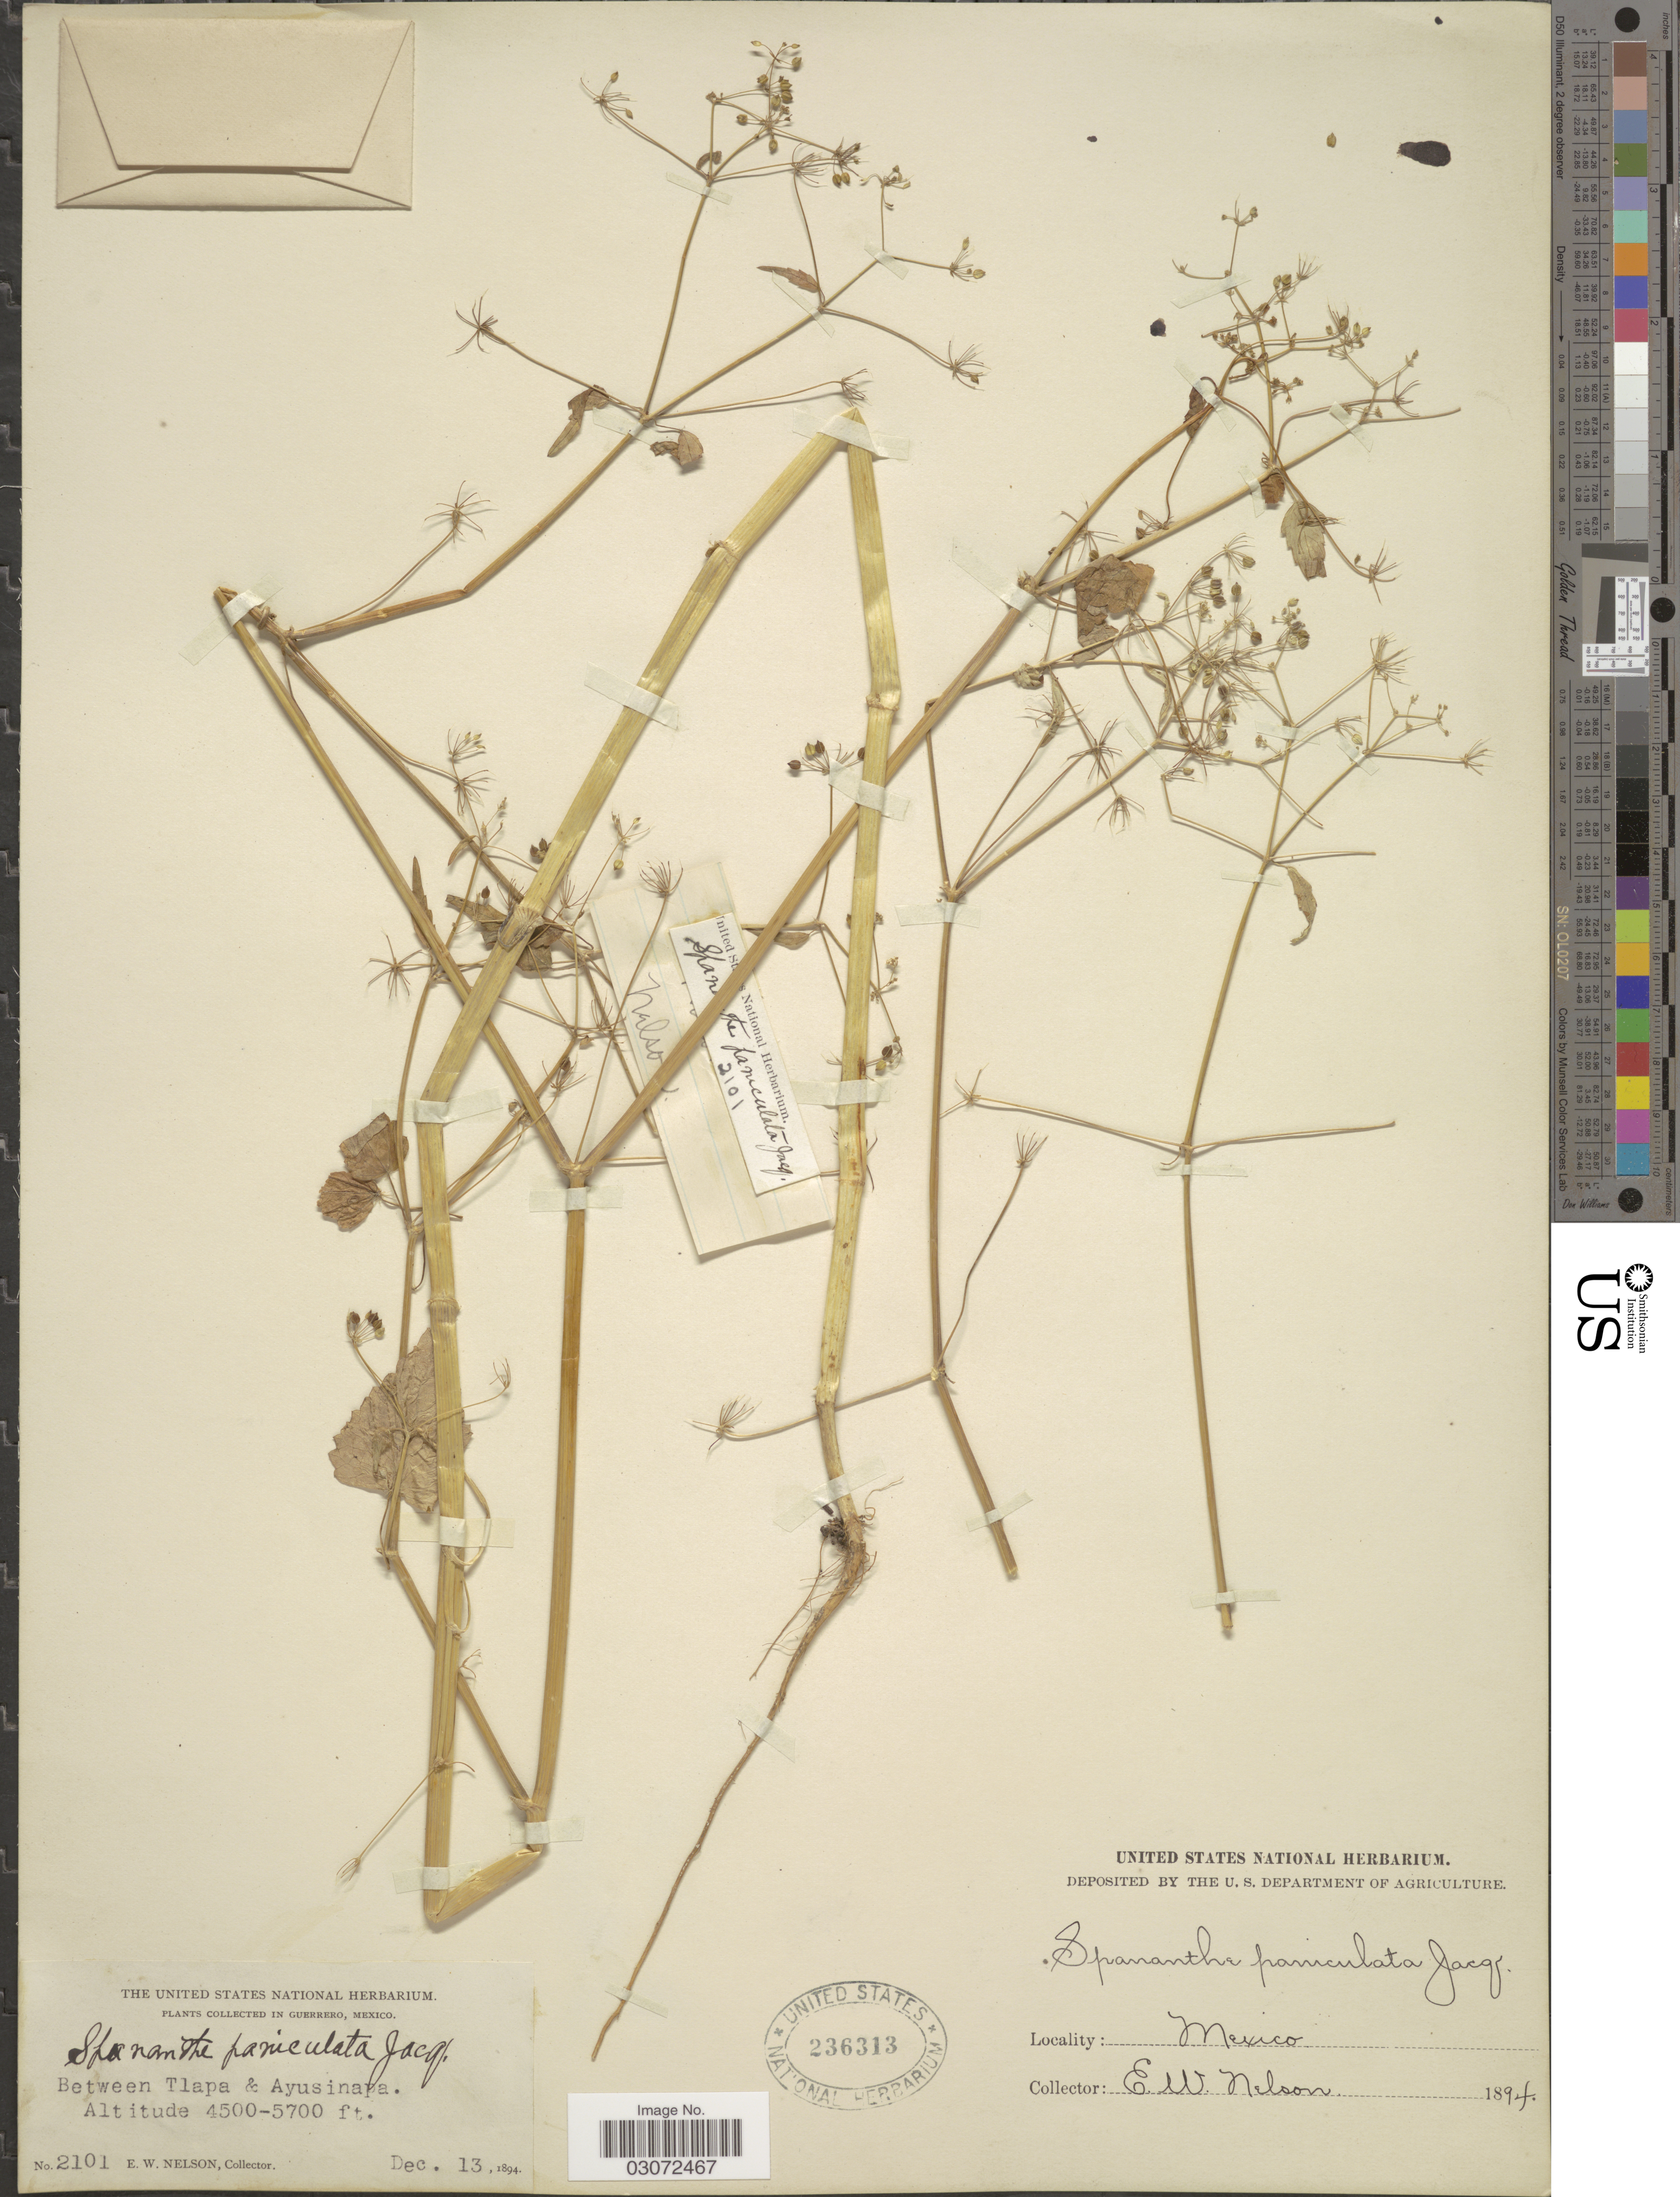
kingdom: Plantae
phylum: Tracheophyta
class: Magnoliopsida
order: Apiales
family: Apiaceae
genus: Spananthe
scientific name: Spananthe paniculata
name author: Jacq.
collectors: E. W. Nelson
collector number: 2101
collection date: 1894-12-13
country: Mexico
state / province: Guerrero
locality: Between Tlapa & Ayusinapa.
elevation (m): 1372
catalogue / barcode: US 236313